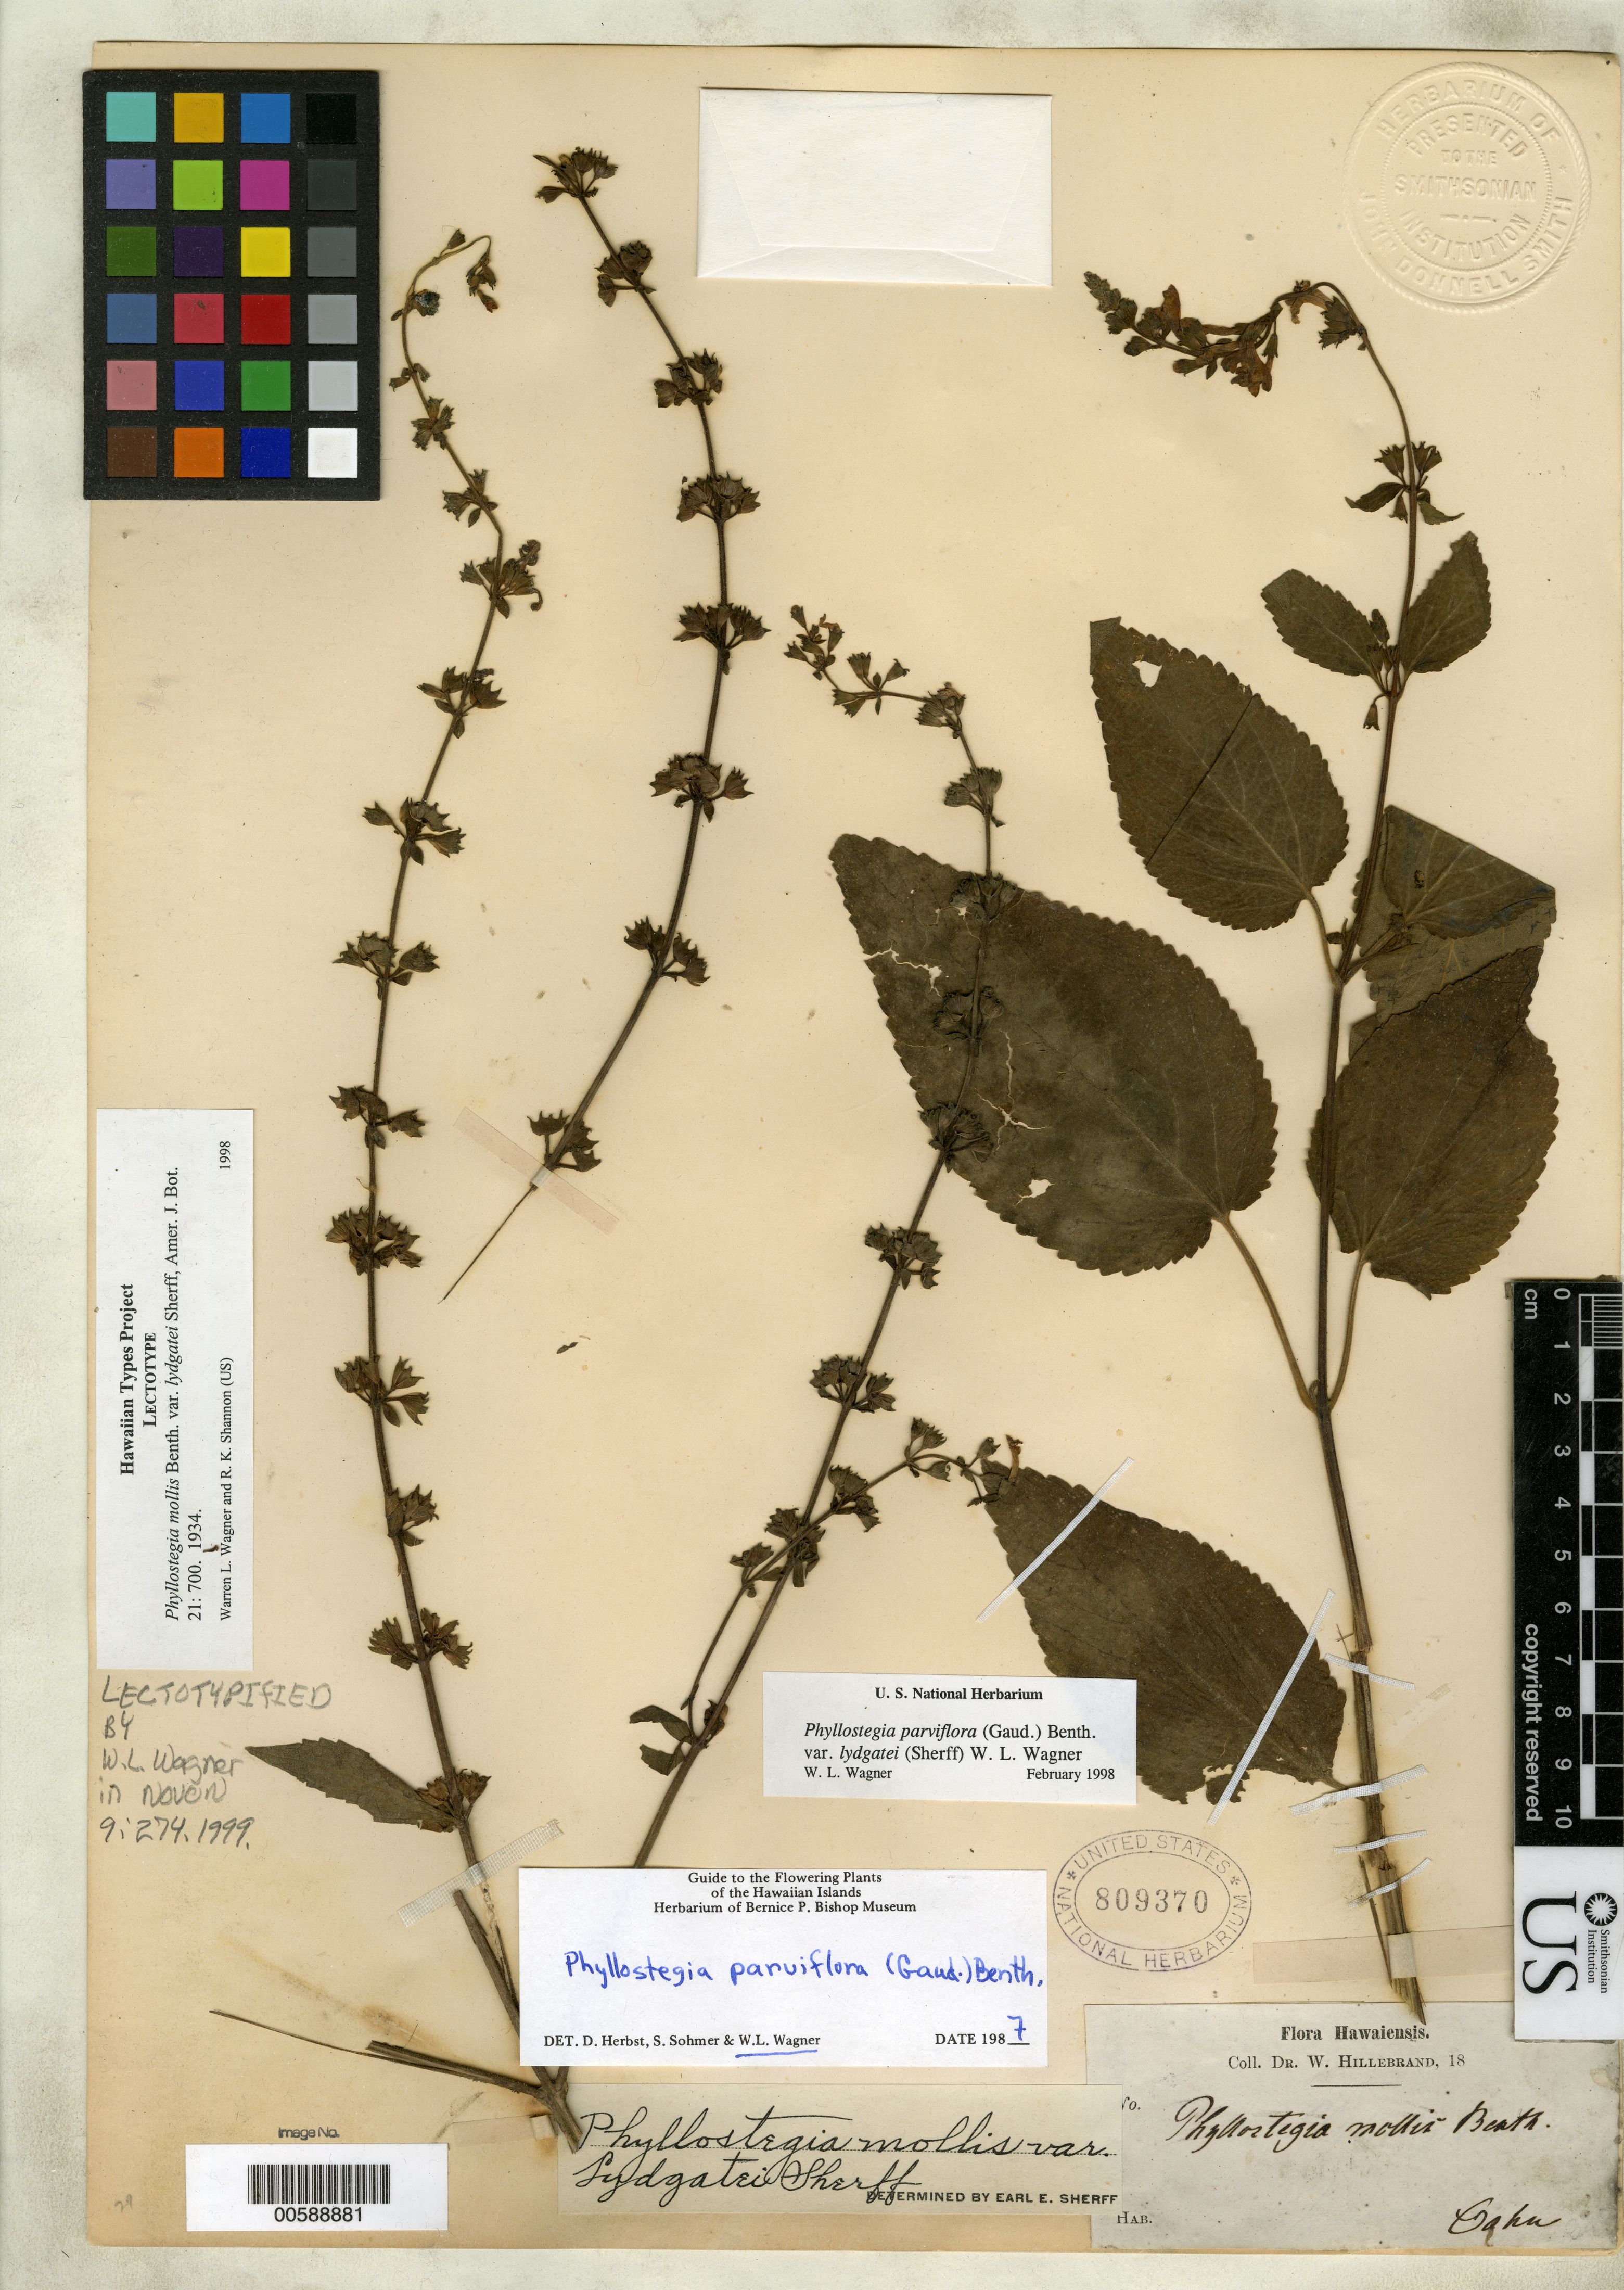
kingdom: Plantae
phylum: Tracheophyta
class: Magnoliopsida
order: Lamiales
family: Lamiaceae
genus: Phyllostegia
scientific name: Phyllostegia mollis var. lydgatei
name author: Sherff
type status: Lectotype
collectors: W. Hillebrand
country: United States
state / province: Hawaii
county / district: Honolulu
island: Oahu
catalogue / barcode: US 809370